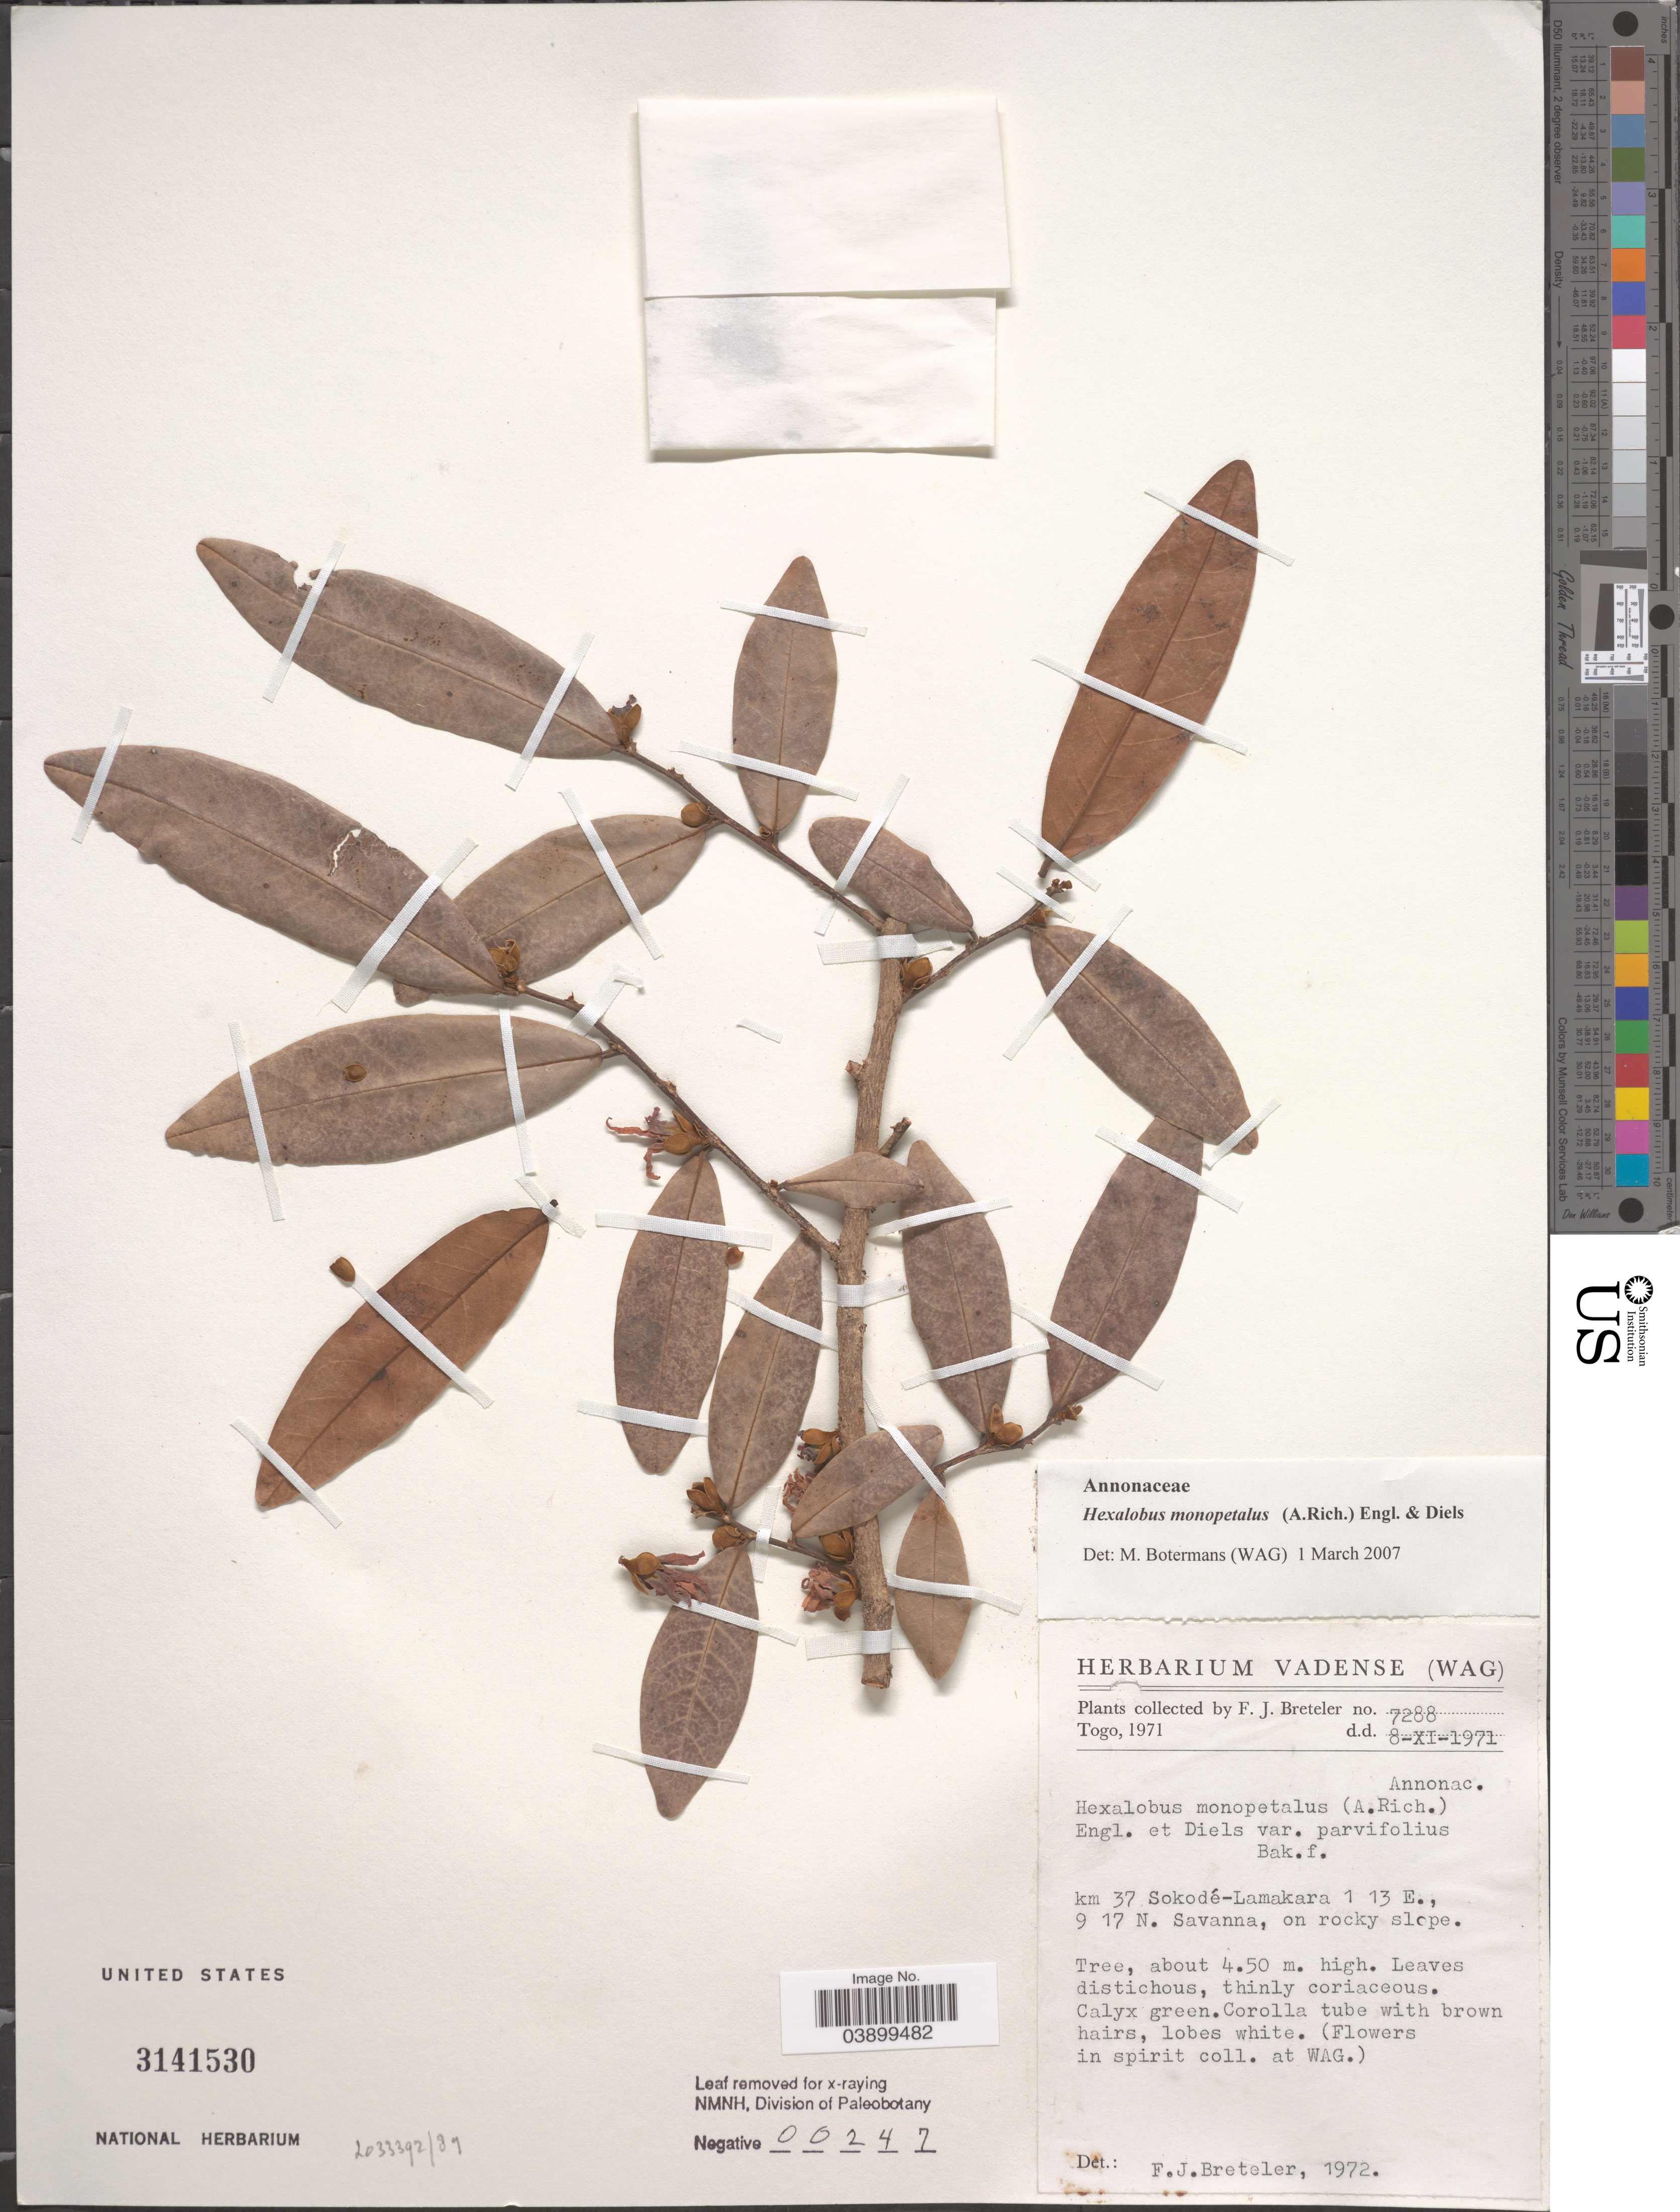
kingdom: Plantae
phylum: Tracheophyta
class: Magnoliopsida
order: Magnoliales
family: Annonaceae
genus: Hexalobus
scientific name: Hexalobus monopetalus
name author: (A. Rich.) Engl. & Diels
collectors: F. J. Breteler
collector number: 7288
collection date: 1971-11-08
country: Togo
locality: Km 37 Sokodé-Lamakara. Savanna, on rocky slope.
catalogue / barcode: US 3141530